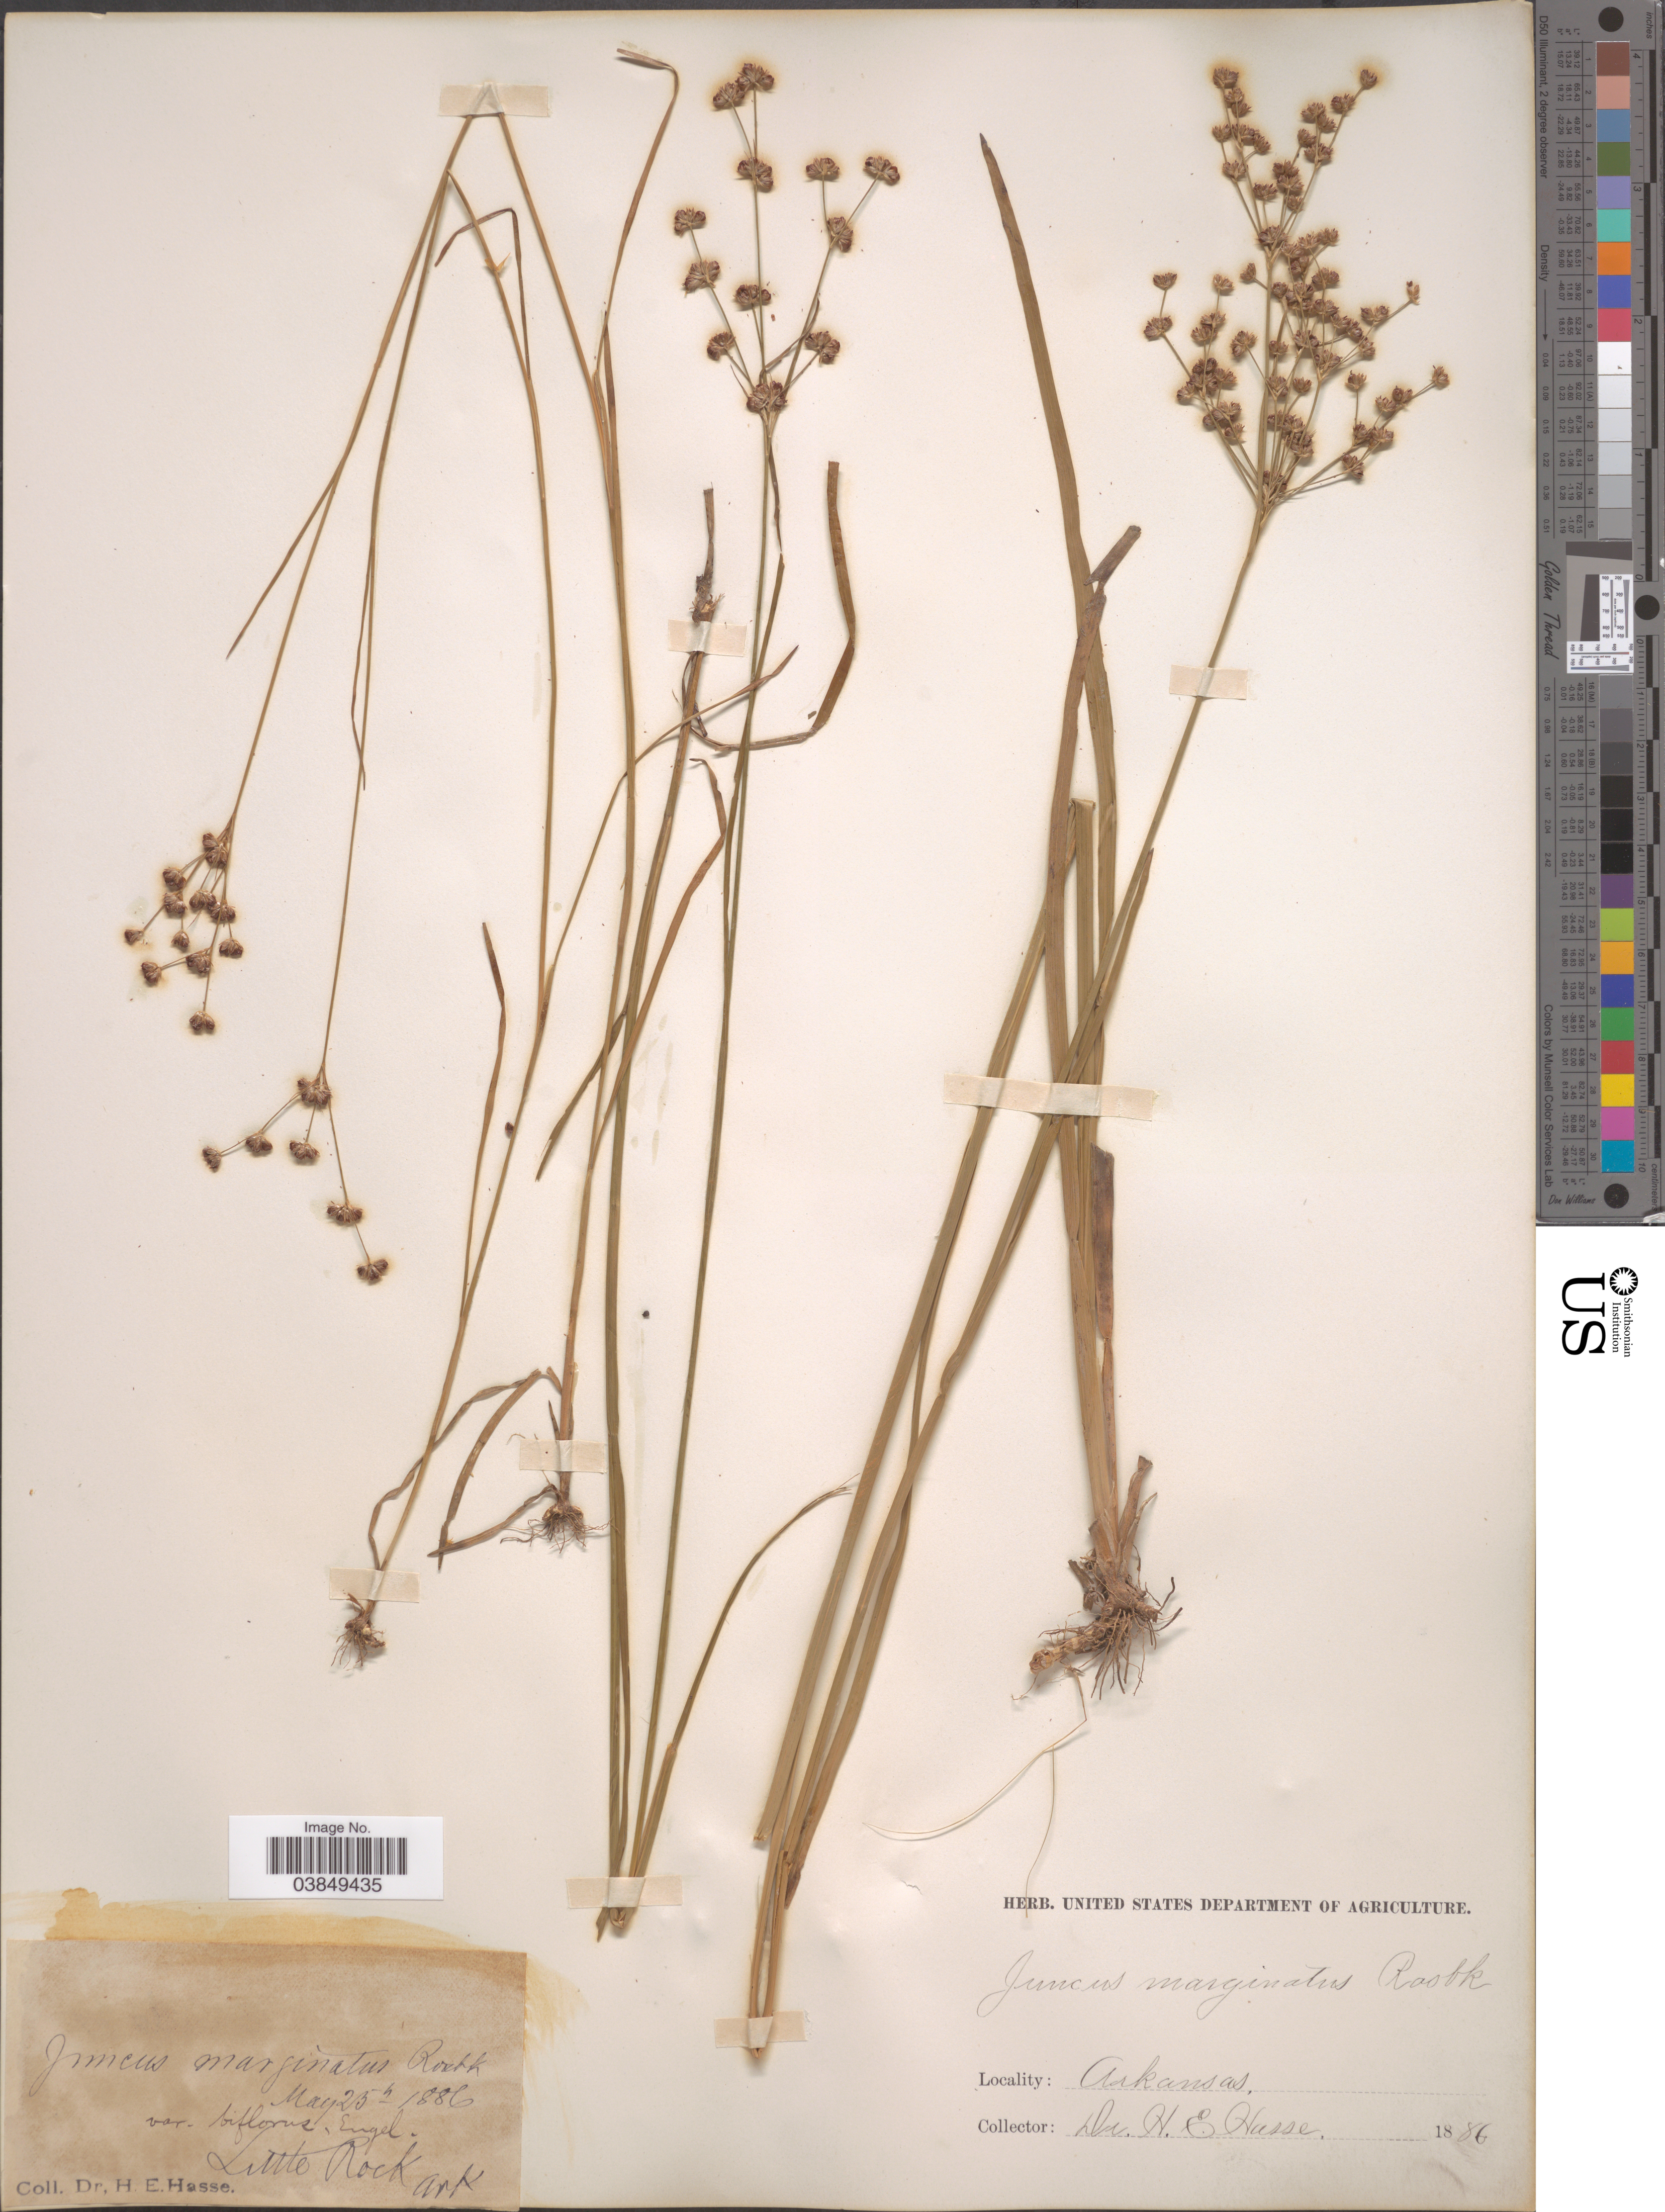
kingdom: Plantae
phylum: Tracheophyta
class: Liliopsida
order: Poales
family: Juncaceae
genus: Juncus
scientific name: Juncus aristulatus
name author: Michx.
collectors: H. E. Hasse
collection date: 1886-05-25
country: United States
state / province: Arkansas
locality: Little Rock.